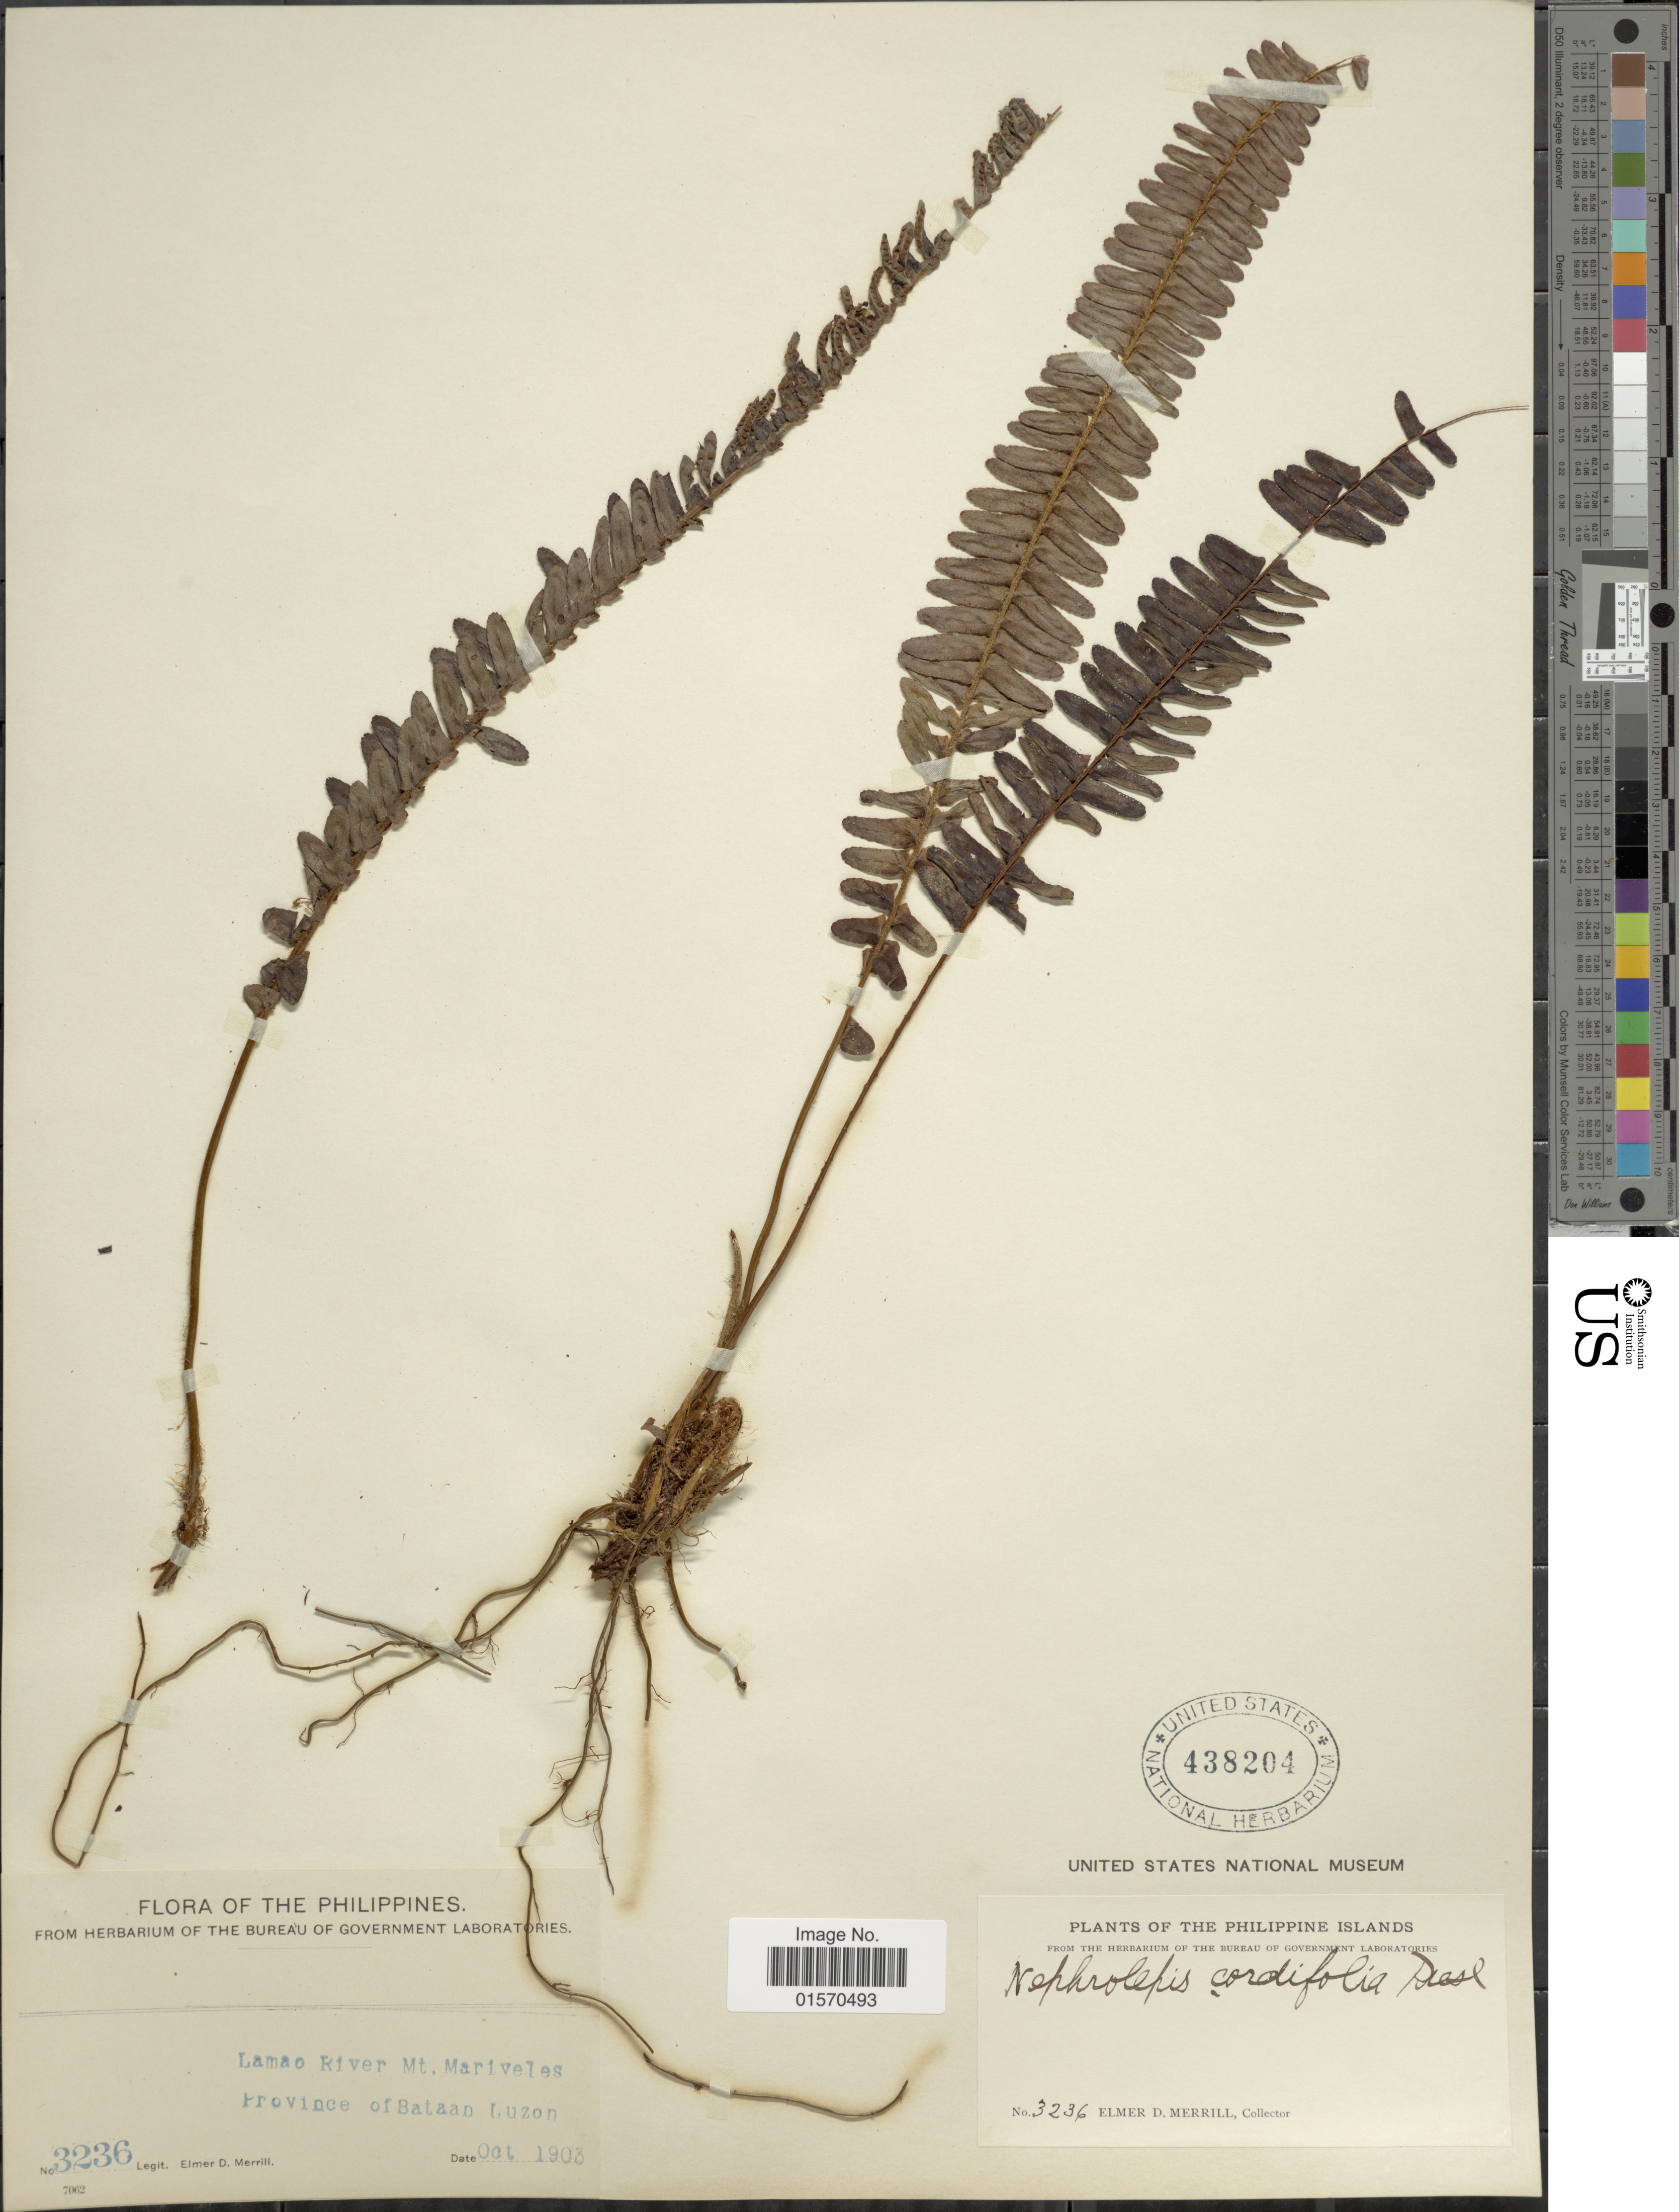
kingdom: Plantae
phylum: Tracheophyta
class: Polypodiopsida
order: Polypodiales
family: Nephrolepidaceae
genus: Nephrolepis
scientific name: Nephrolepis cordifolia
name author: (L.) C. Presl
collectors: E. D. Merrill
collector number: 3236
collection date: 1903-10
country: Philippines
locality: Philippine Islands. Lamao River Mt. Mariveles Province of Bataan Luzon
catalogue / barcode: US 438204